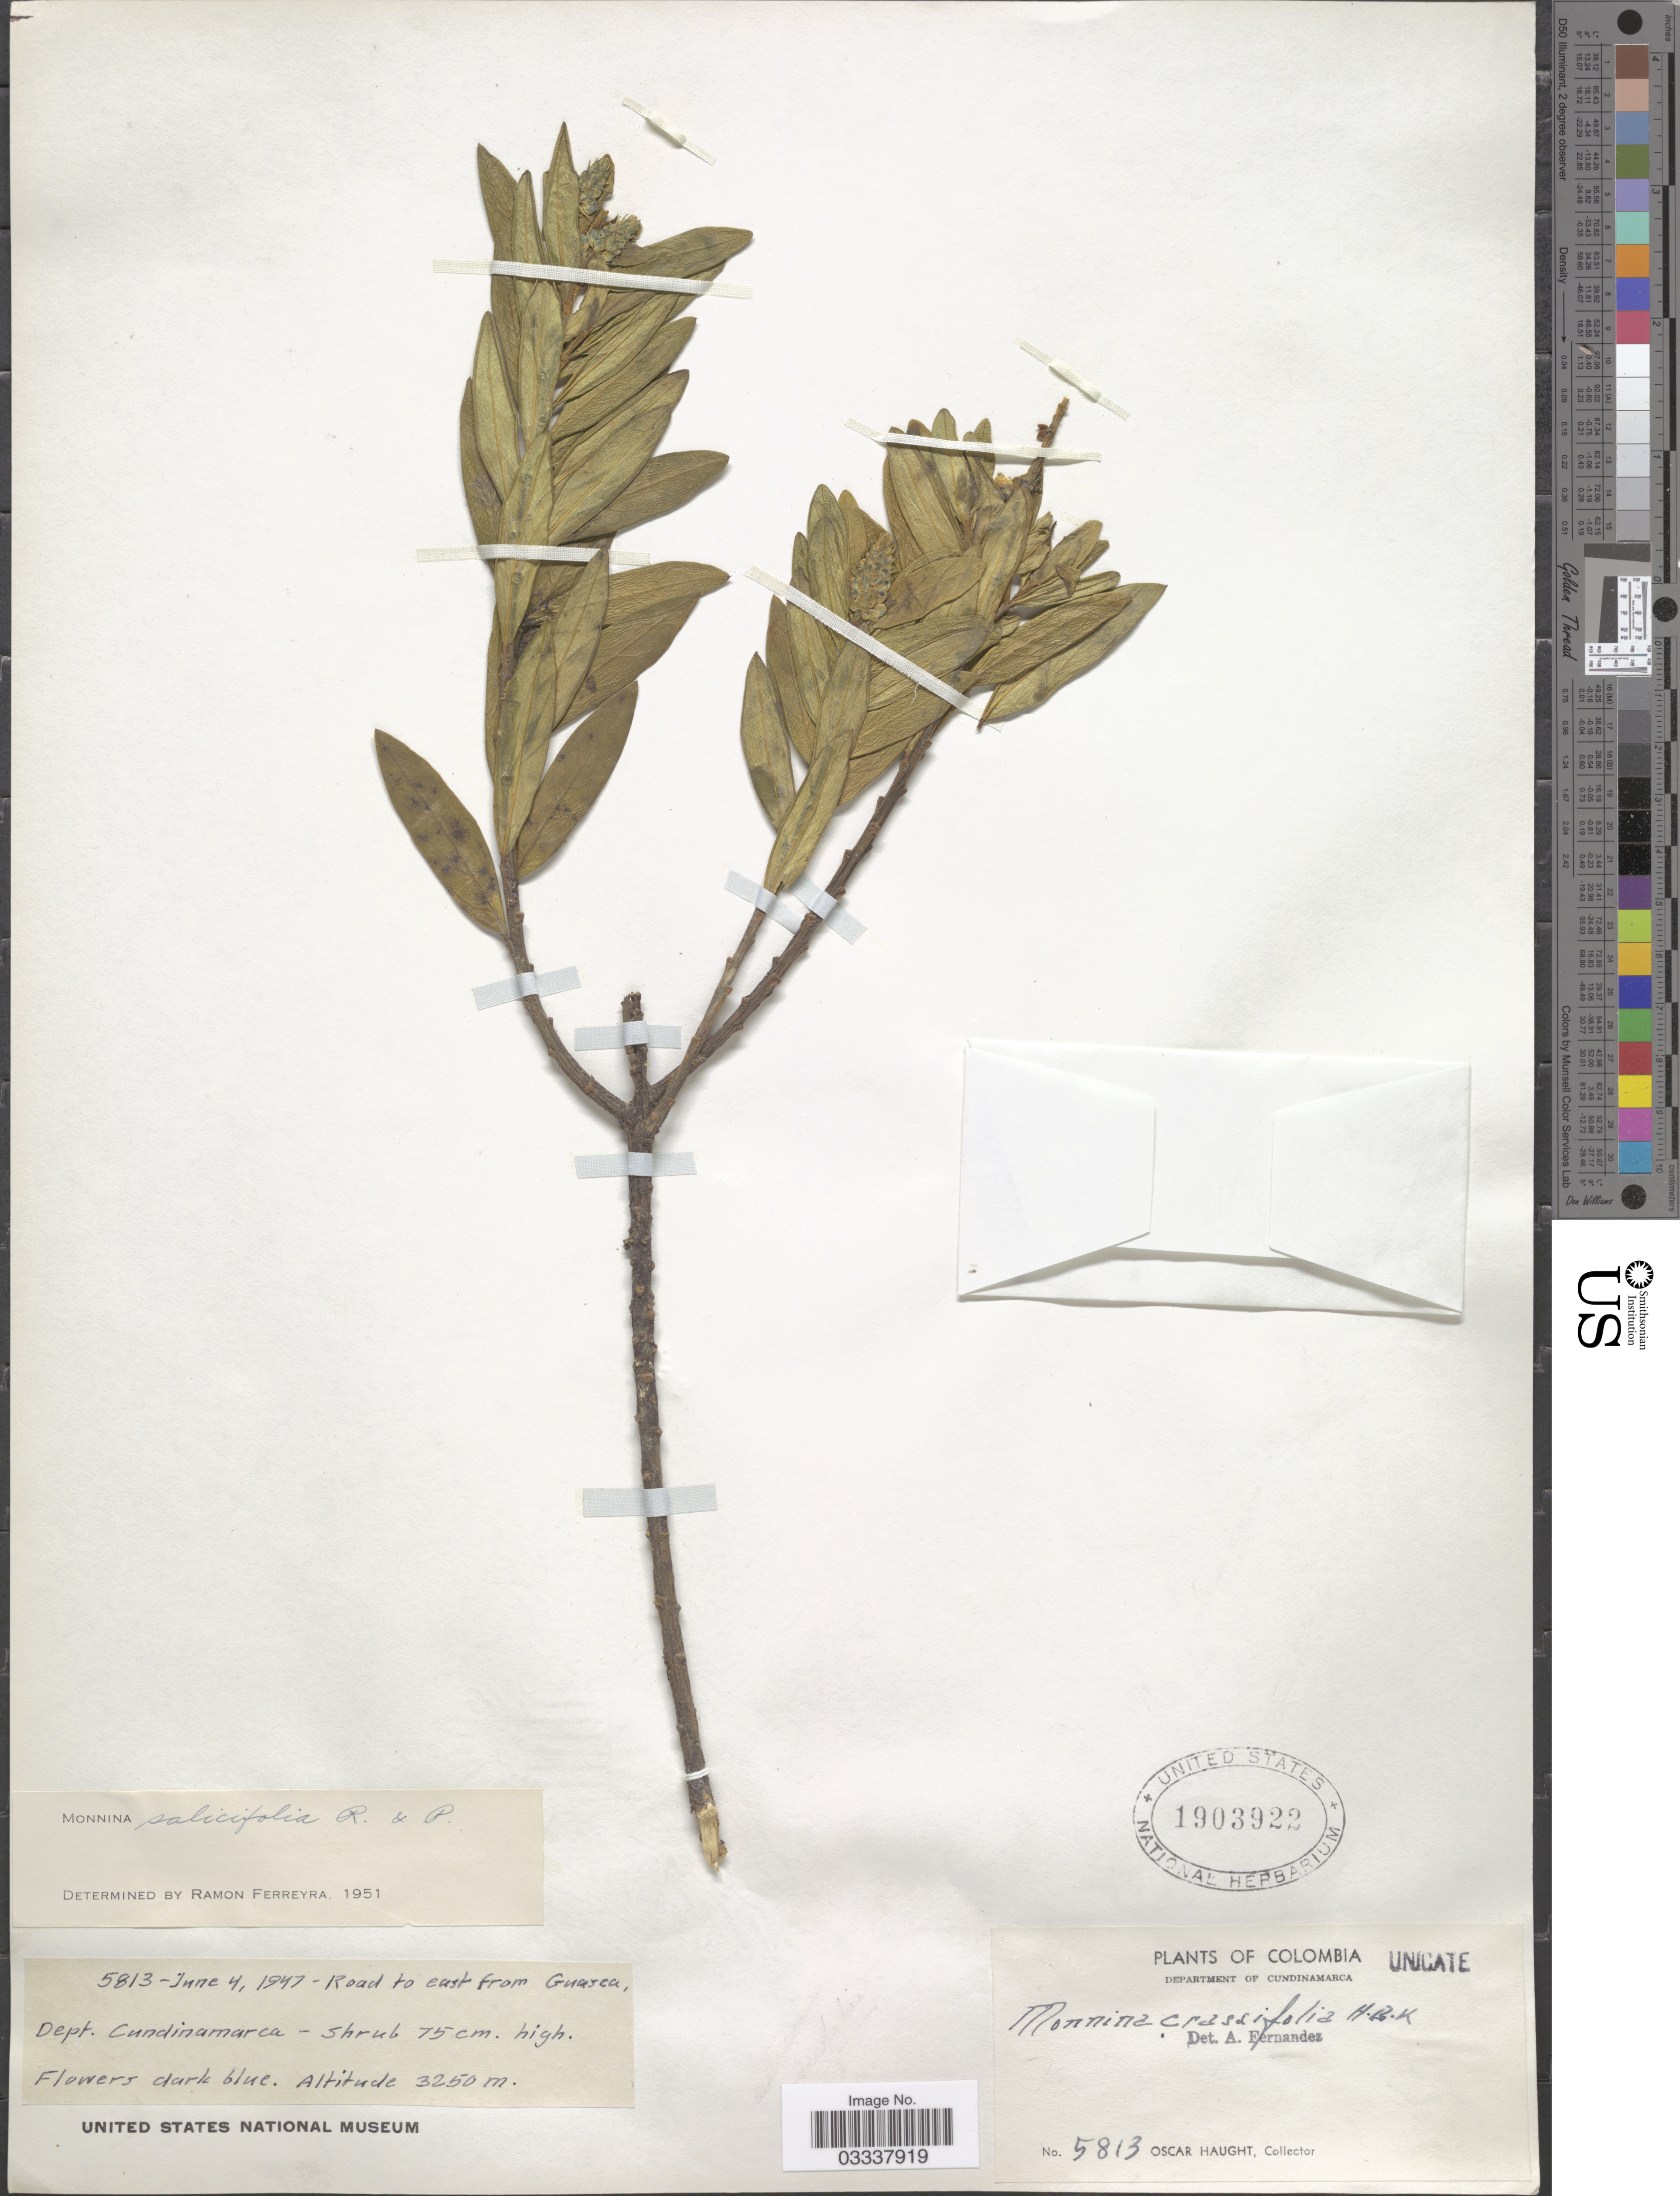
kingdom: Plantae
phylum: Tracheophyta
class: Magnoliopsida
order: Fabales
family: Polygalaceae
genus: Monnina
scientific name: Monnina salicifolia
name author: Ruiz & Pav.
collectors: O. L. Haught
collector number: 5813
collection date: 1947-06-04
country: Colombia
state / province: Cundinamarca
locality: Road to east from Guasca, Department Cundinamarca.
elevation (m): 3250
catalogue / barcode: US 1903922